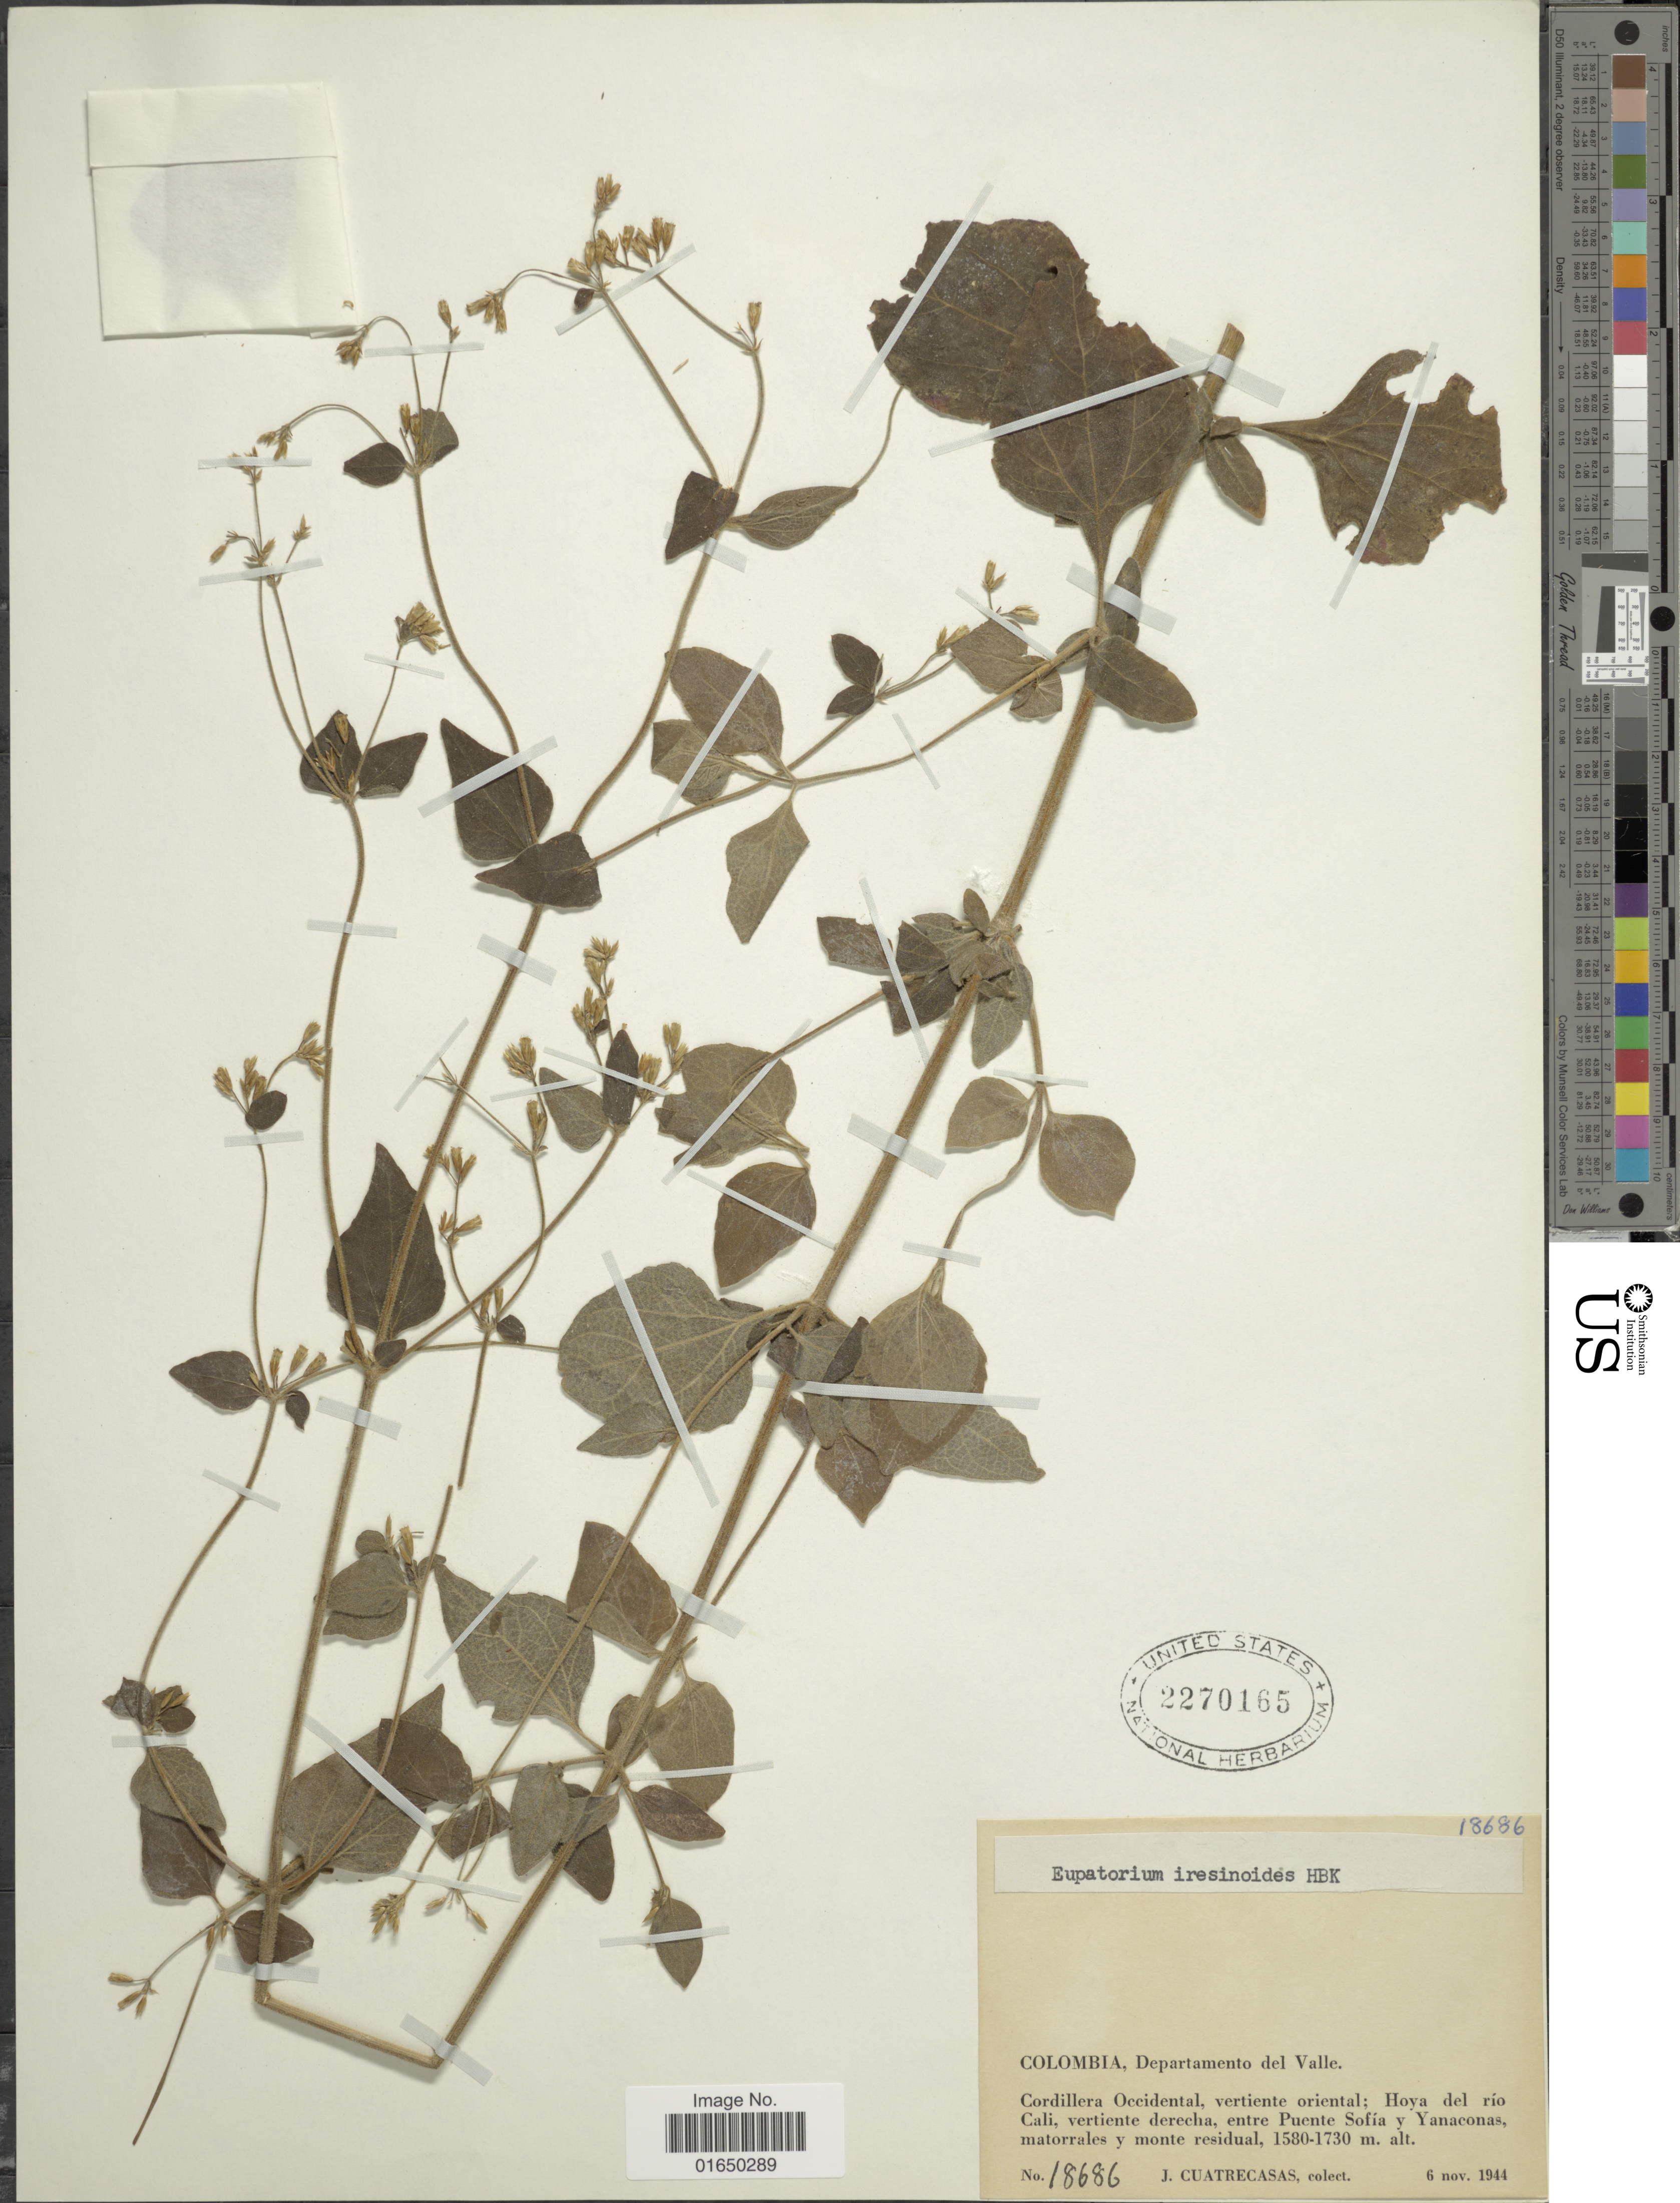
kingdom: Plantae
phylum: Tracheophyta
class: Magnoliopsida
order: Asterales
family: Asteraceae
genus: Condylidium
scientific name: Condylidium iresinoides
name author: (Kunth) R.M. King & H. Rob.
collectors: J. Cuatrecasas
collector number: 18686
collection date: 1944-11-06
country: Colombia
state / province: Valle del Cauca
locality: Departamento del Valle, Cordillera Occidental, vertiente; Hoya del río Cali, vertiente derecha, entre Puebte Sofía y Yanaconas matottales y monte residual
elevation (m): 1580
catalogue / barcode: US 2270165